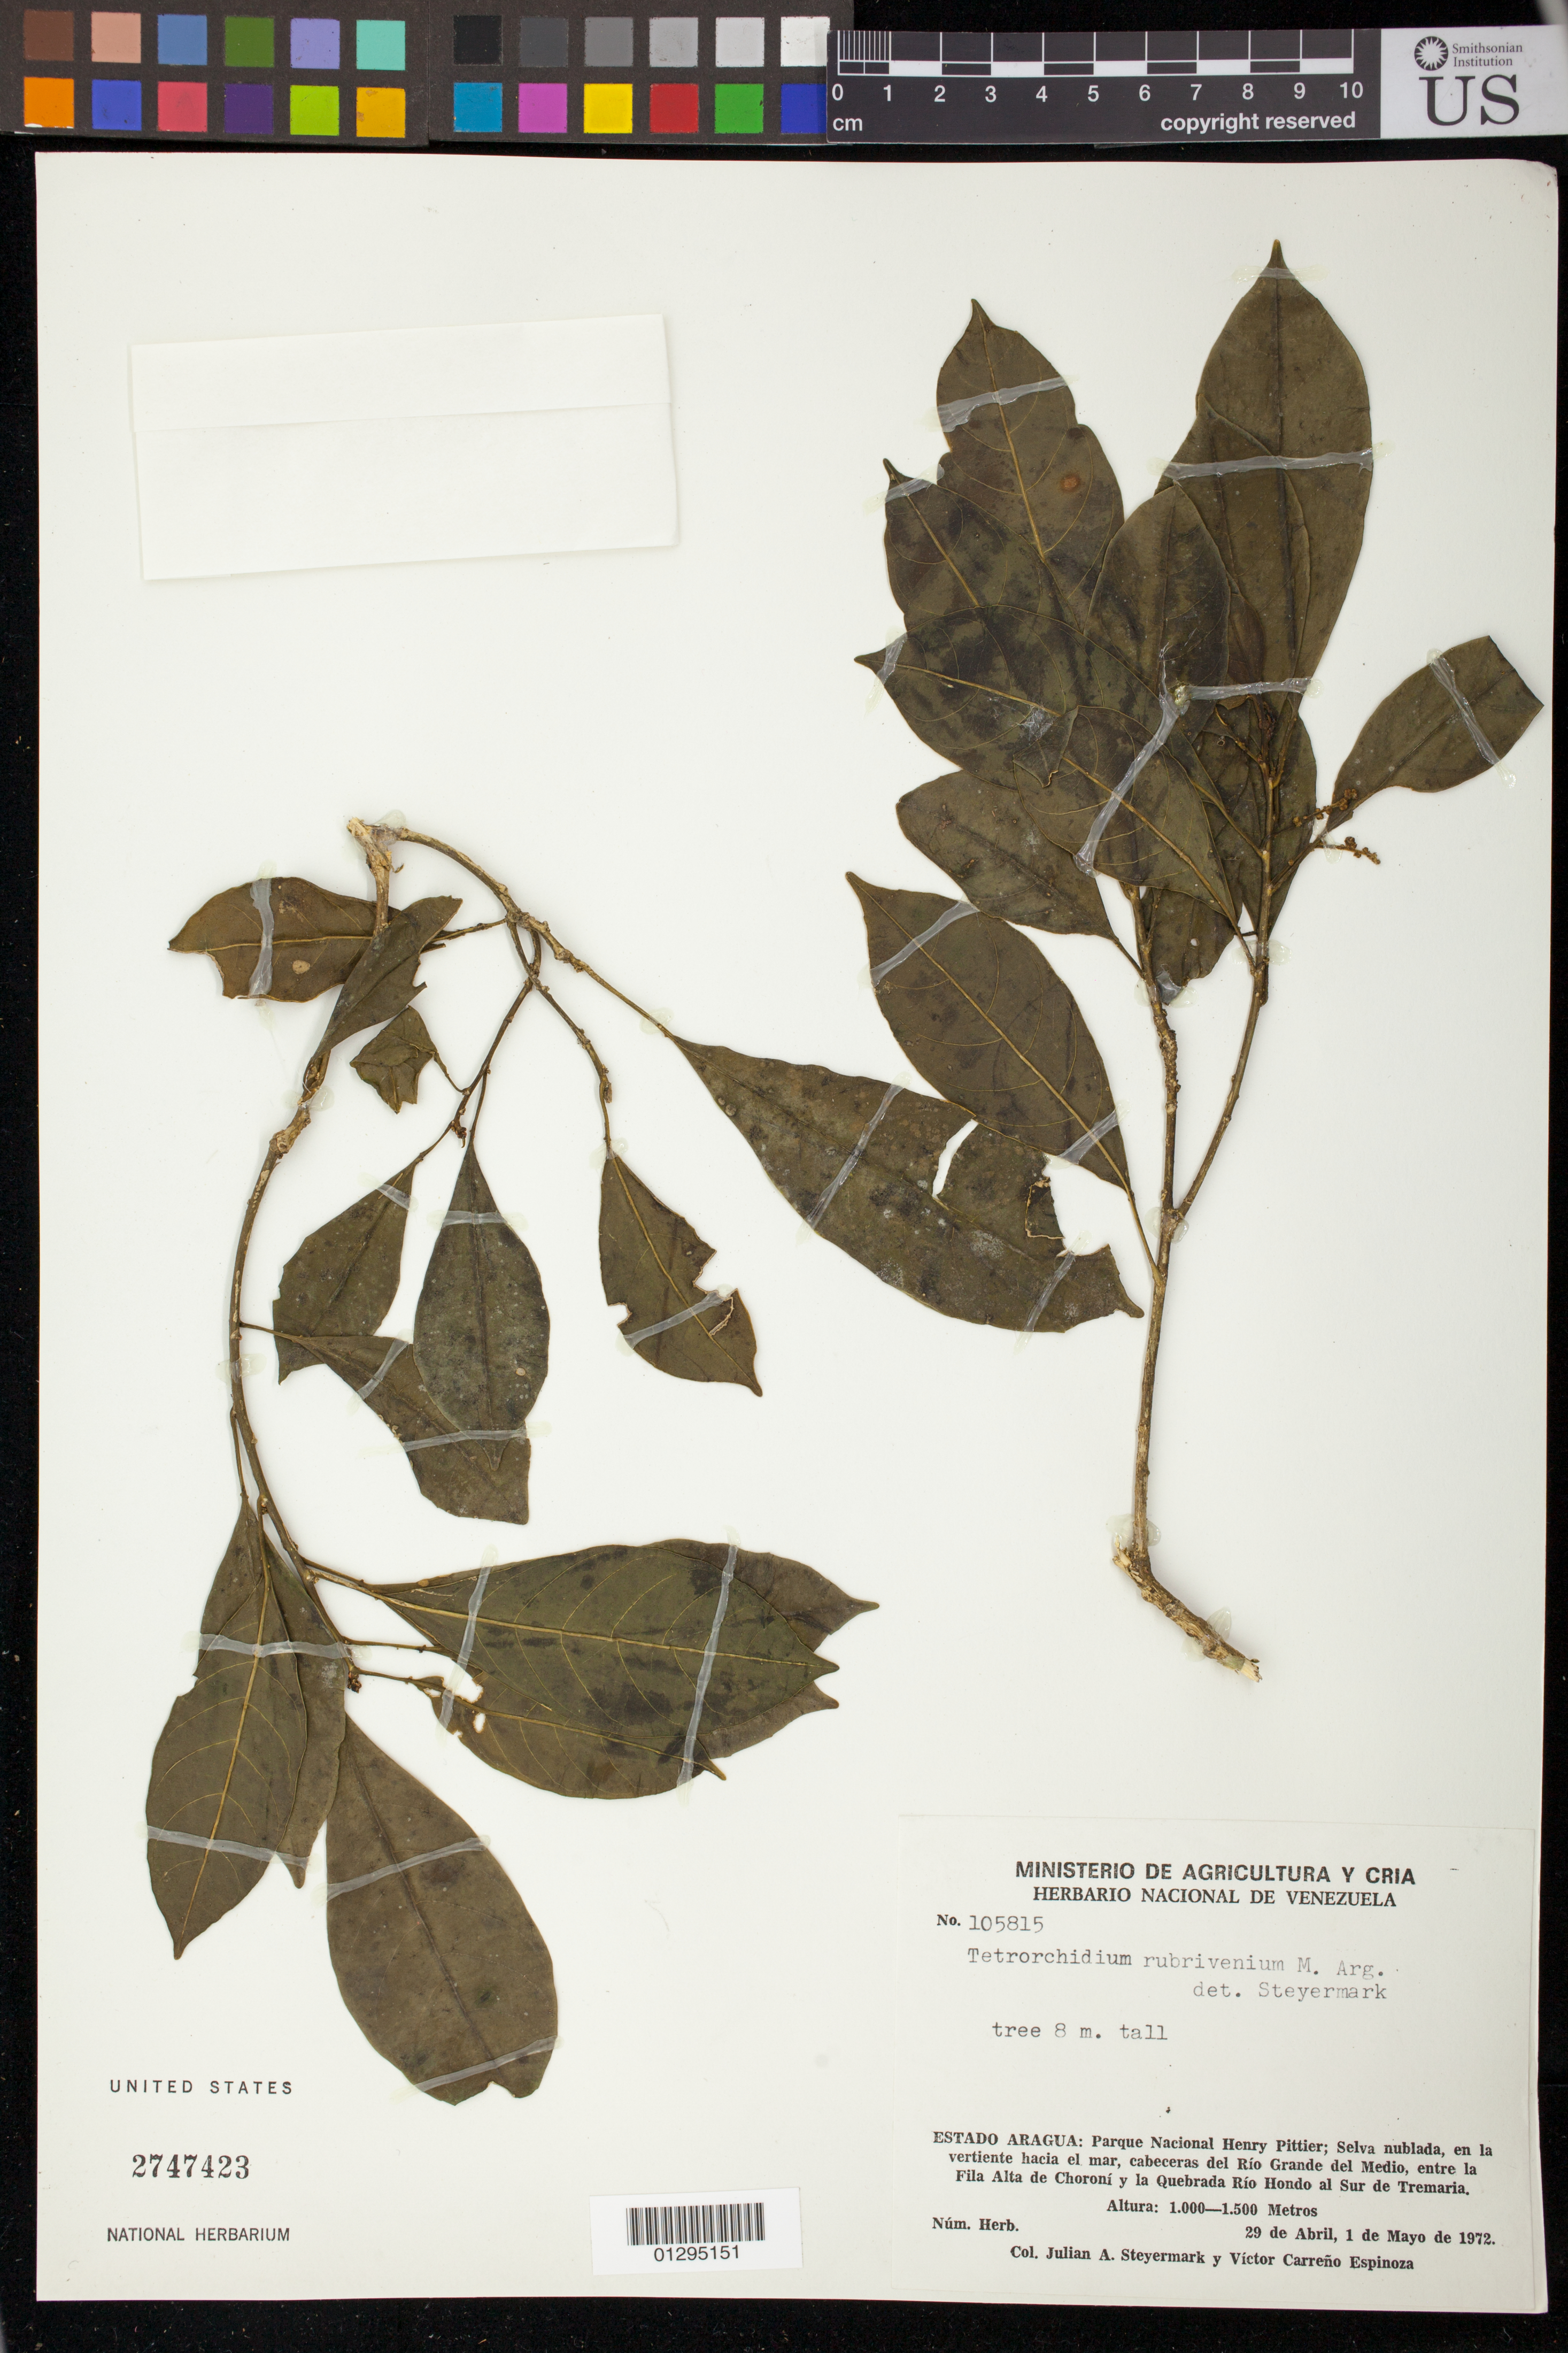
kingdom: Plantae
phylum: Tracheophyta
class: Magnoliopsida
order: Malpighiales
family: Euphorbiaceae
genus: Tetrorchidium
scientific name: Tetrorchidium rubrivenium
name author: Poepp.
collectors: J. Steyermark & V. Carreño E.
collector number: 105815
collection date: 1972-04-29/1972-05-01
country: Venezuela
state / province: Aragua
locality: Parque Nacional Henry Pittier, Selva nublada, en la vertiente hacia el mar, cabeceras del Rio Grande del Medio, entre la Fila Alta de Choroni y la Quebrada Rio Hondo al Sur de Tremaria.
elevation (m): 1000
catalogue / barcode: US 2747423